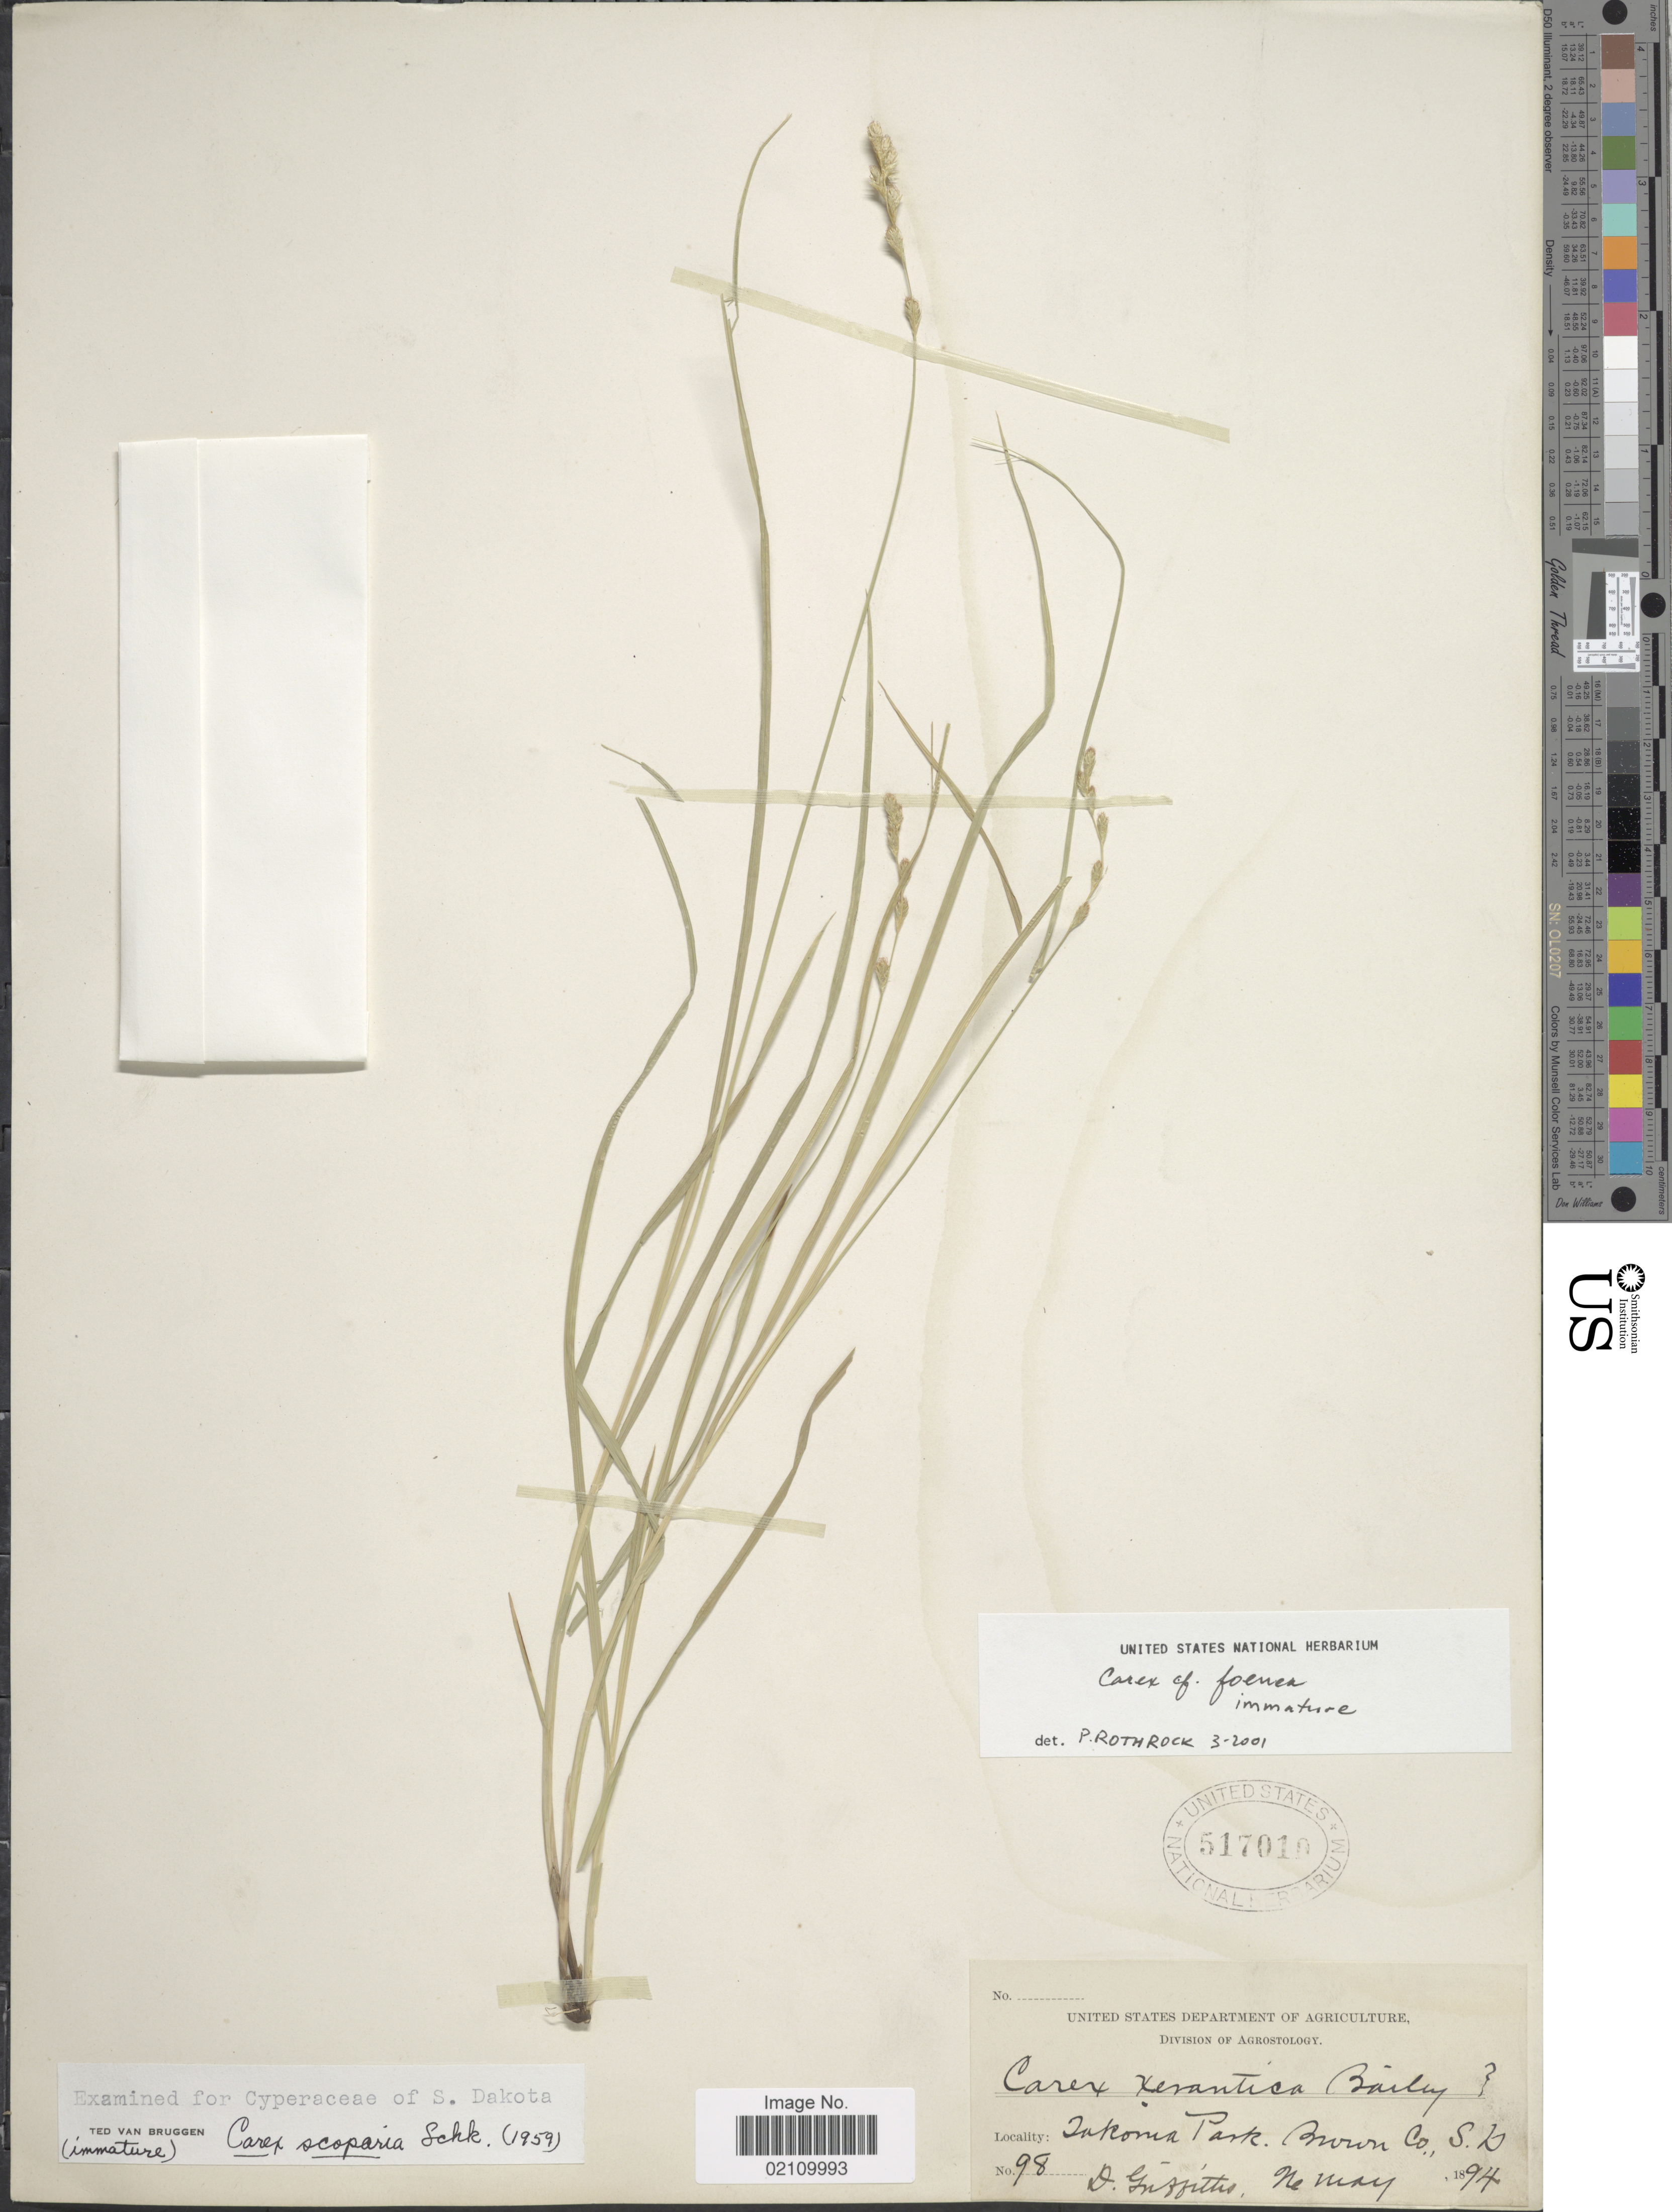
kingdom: Plantae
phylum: Tracheophyta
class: Liliopsida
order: Poales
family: Cyperaceae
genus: Carex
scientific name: Carex foenea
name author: Willd.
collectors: D. Griffiths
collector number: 98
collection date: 1894-05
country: United States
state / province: South Dakota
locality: Takoma Park, Brown Co., S.D.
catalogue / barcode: US 517010